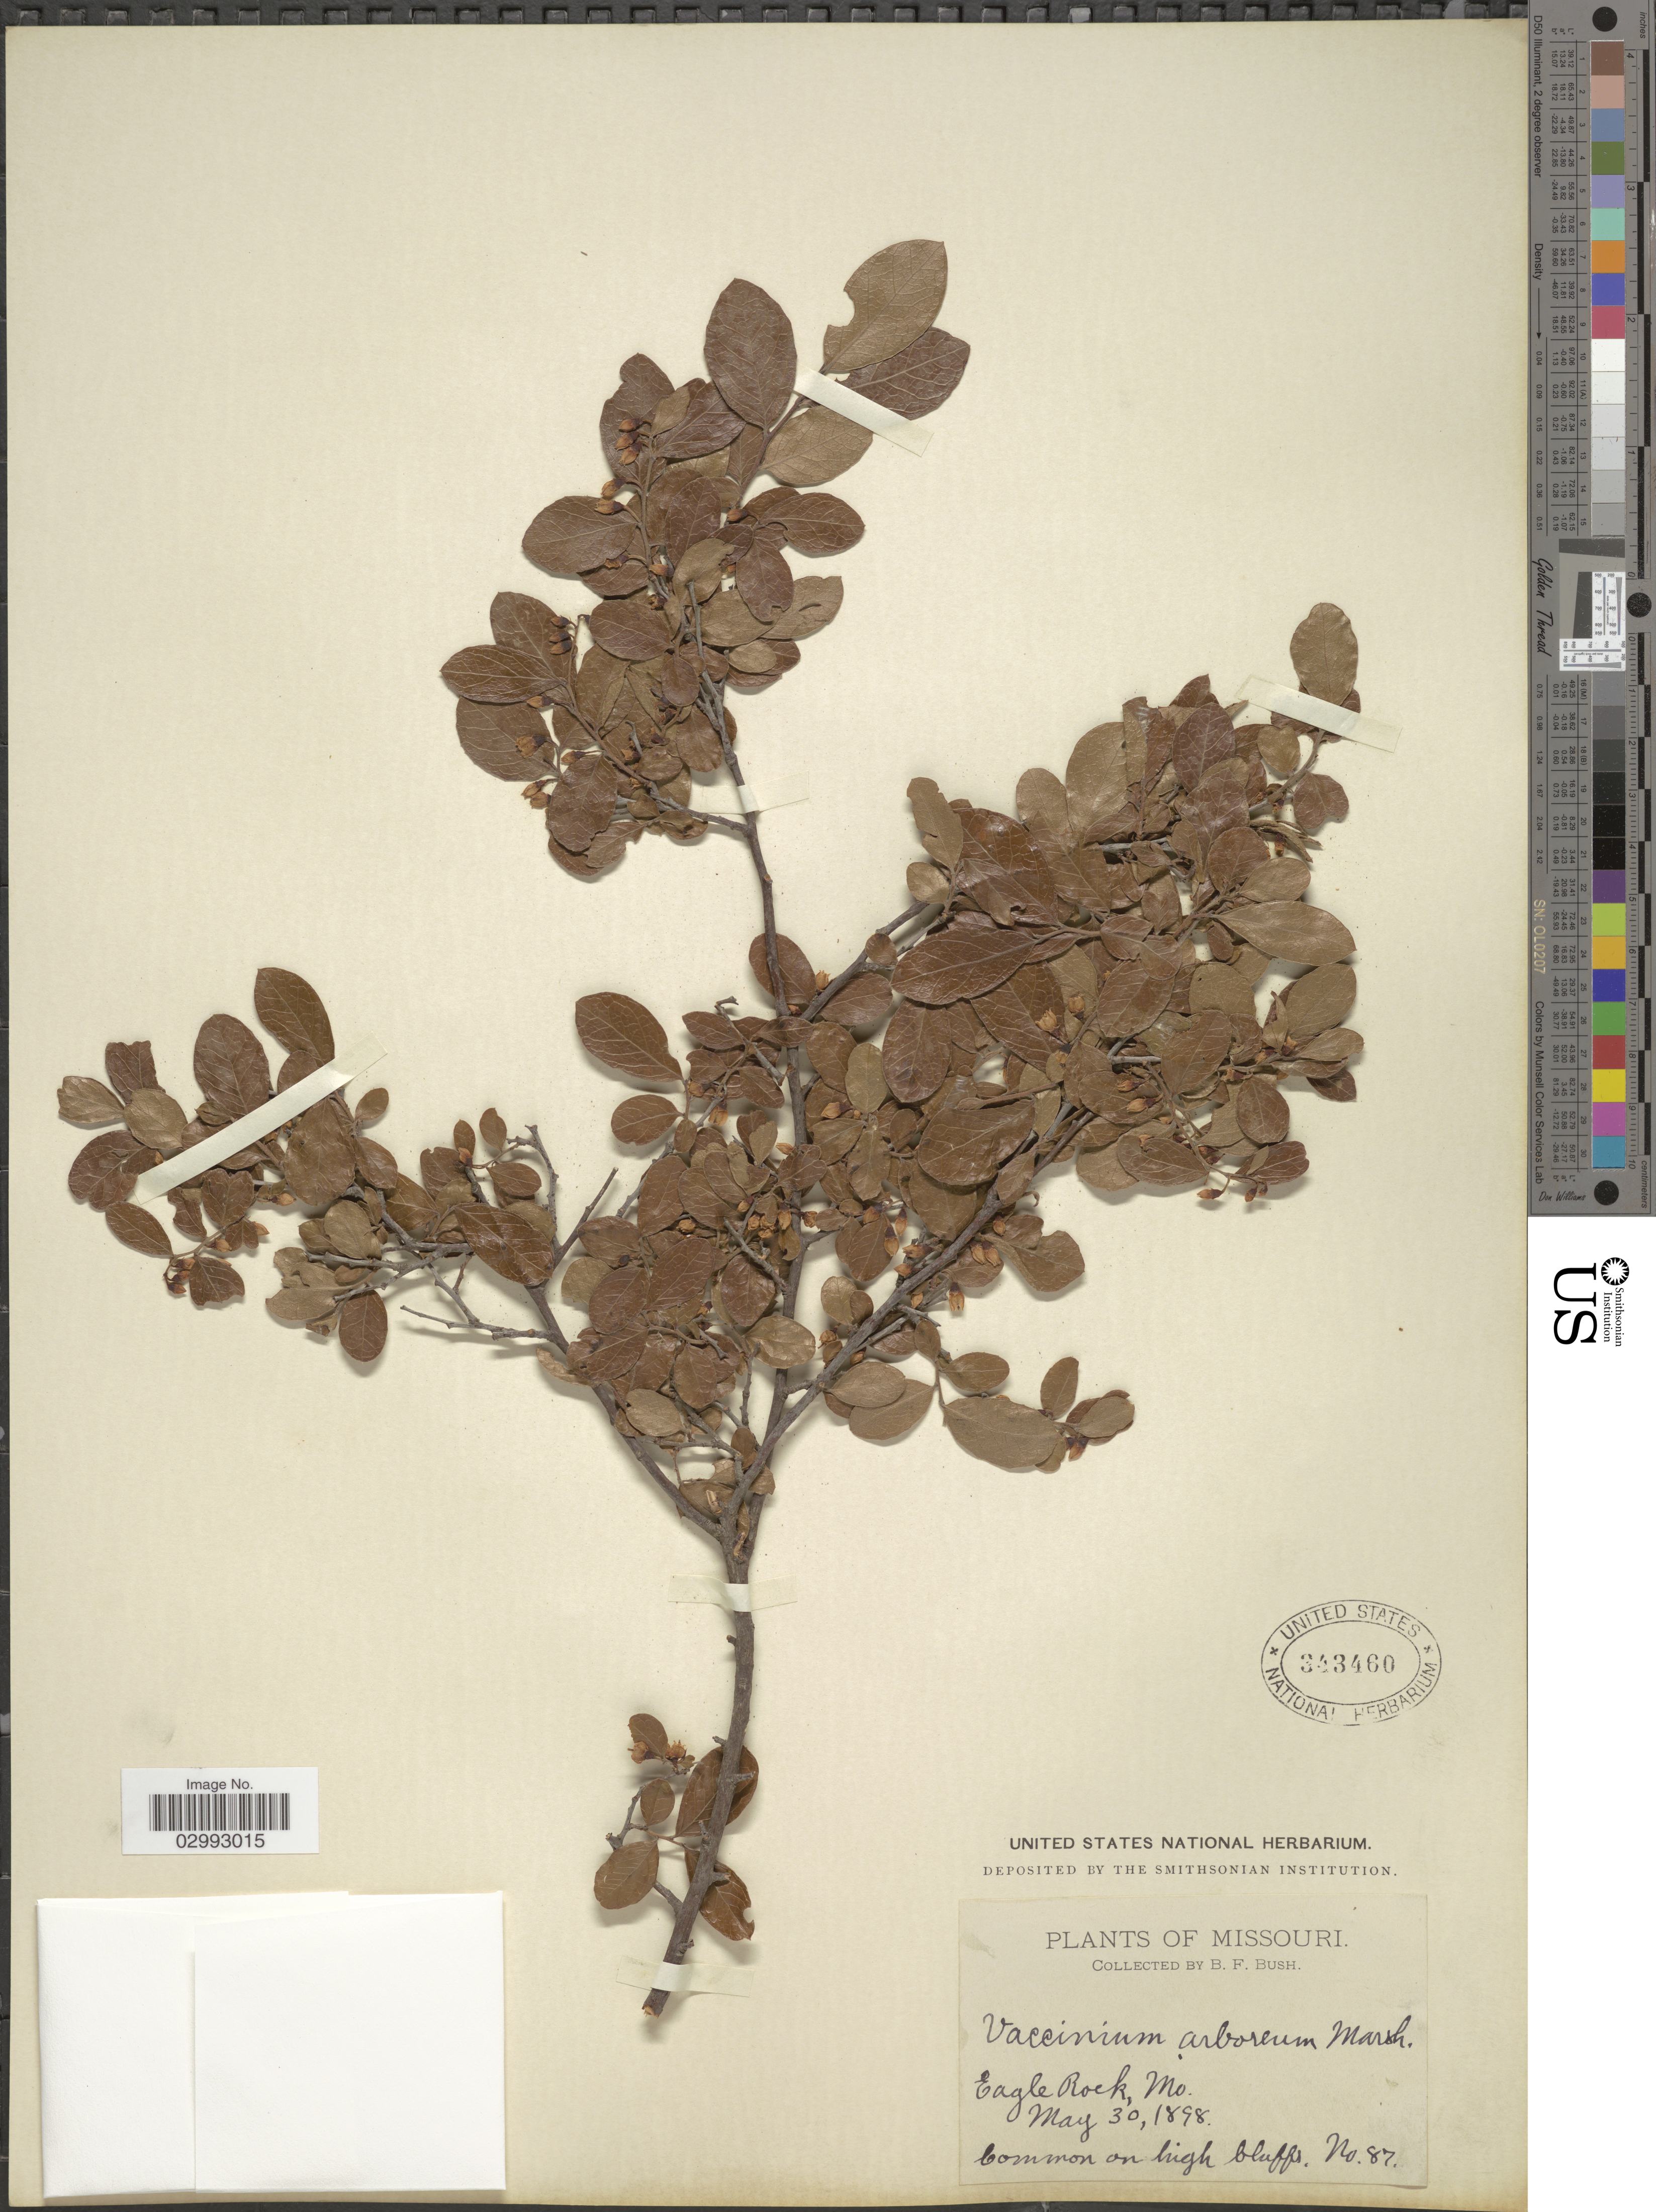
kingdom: Plantae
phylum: Tracheophyta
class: Magnoliopsida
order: Ericales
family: Ericaceae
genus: Batodendron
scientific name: Batodendron arboreum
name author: Nutt.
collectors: B. F. Bush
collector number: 87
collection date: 1898-05-30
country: United States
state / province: Missouri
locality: Eagle Rock.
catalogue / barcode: US 343460